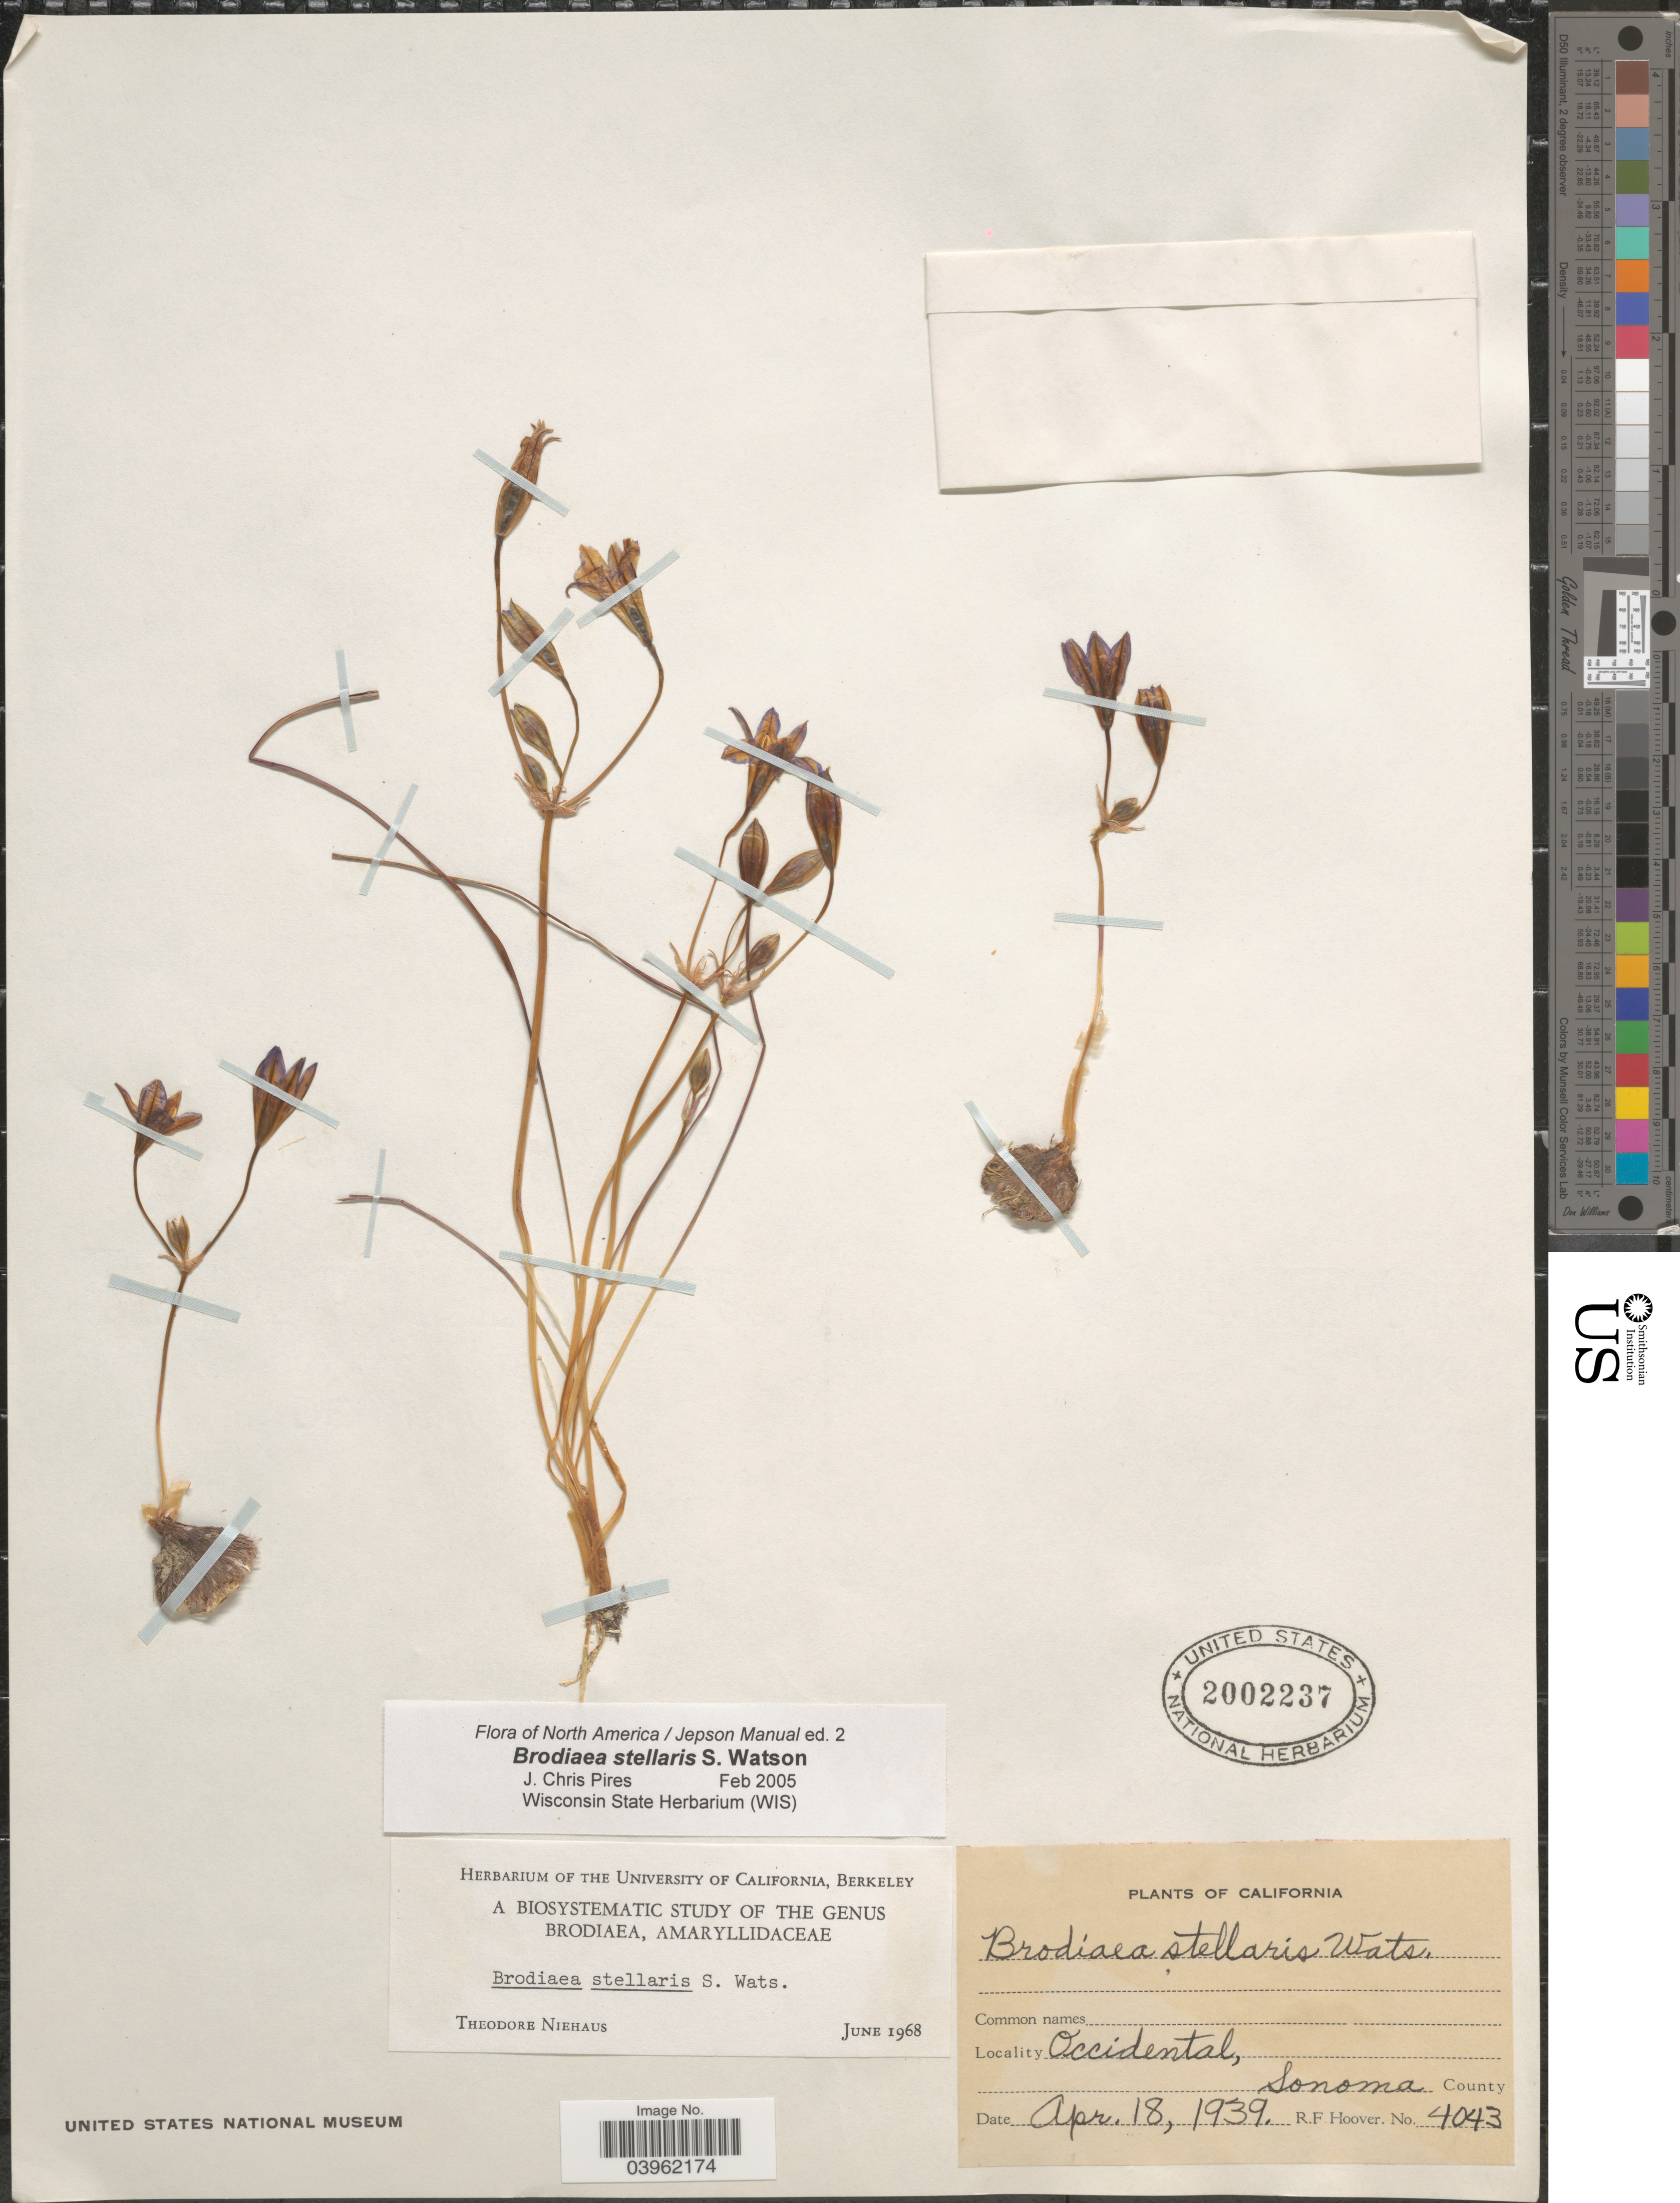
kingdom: Plantae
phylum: Tracheophyta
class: Liliopsida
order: Asparagales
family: Asparagaceae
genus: Brodiaea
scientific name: Brodiaea stellaris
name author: S. Watson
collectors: R. F. Hoover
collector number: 4043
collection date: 1939-04-18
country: United States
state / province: California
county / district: Sonoma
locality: Occidental, Sonoma County.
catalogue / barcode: US 2002237